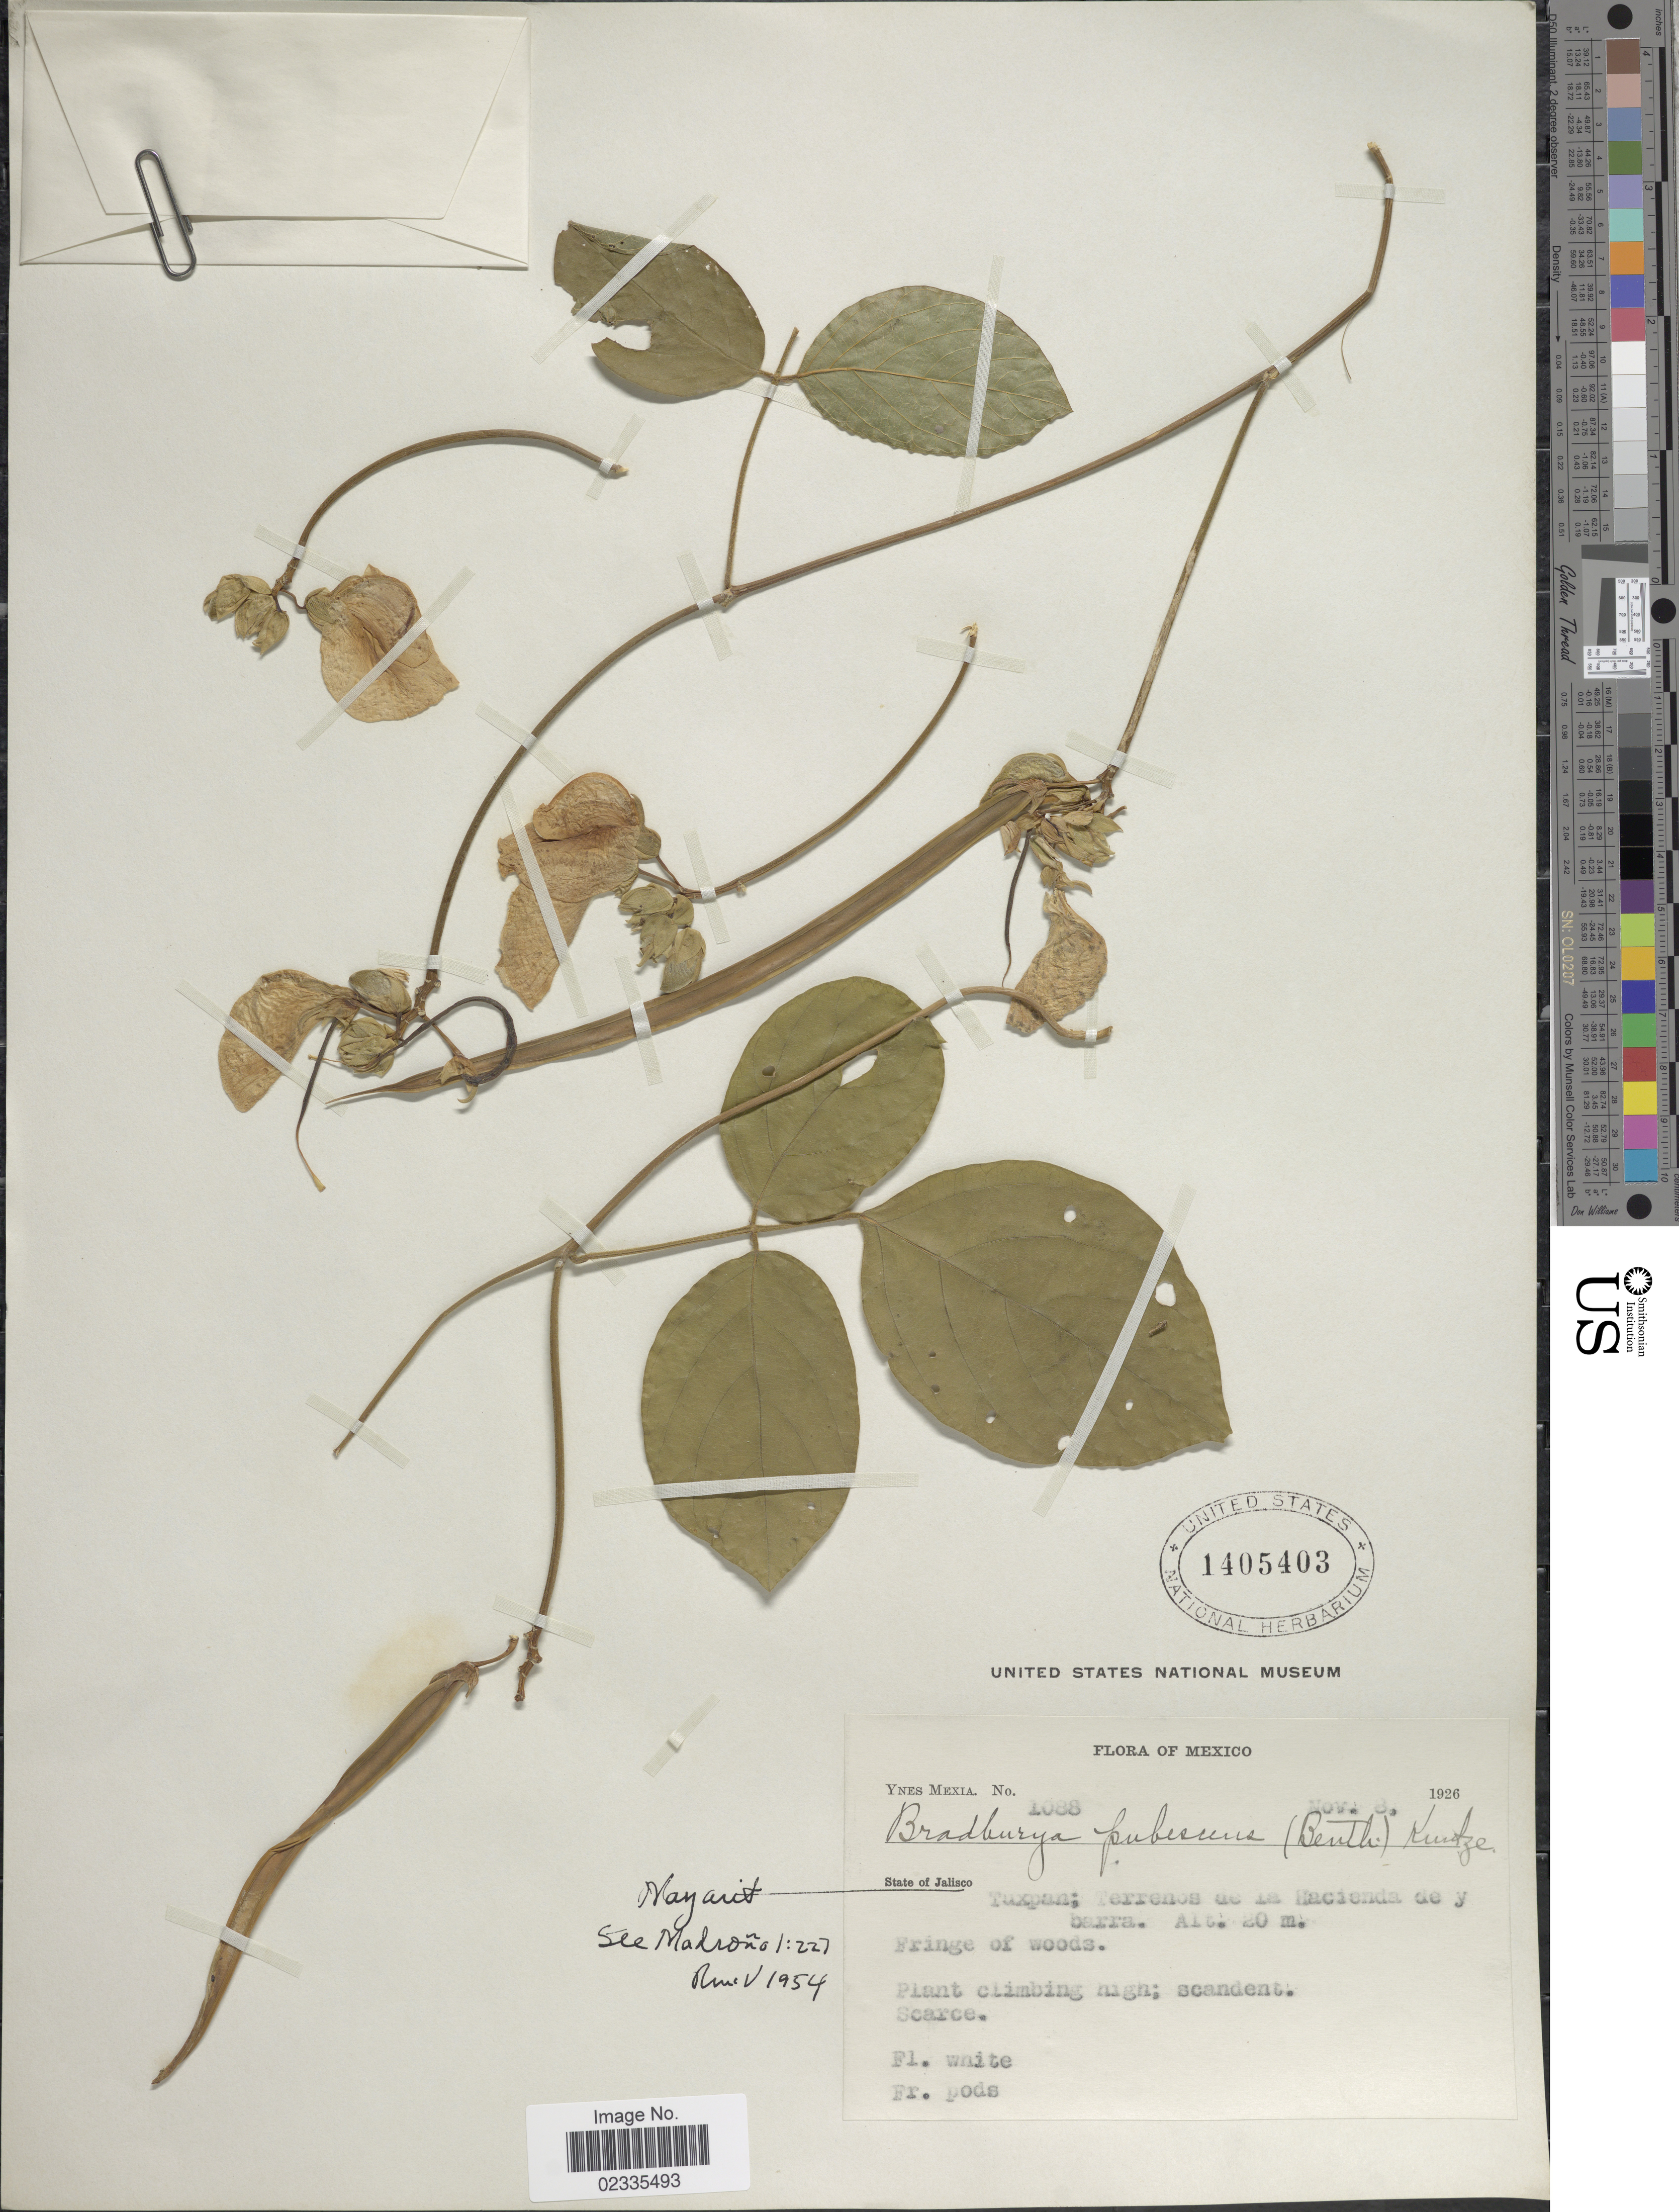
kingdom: Plantae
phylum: Tracheophyta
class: Magnoliopsida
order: Fabales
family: Fabaceae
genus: Centrosema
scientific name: Centrosema pubescens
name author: Benth.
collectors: Y. Mexia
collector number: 1088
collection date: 1926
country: Mexico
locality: Nayarit, State of Jalisco, Tuxpan: Terrenos de la Hacienda de y barra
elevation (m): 20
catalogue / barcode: US 1405403